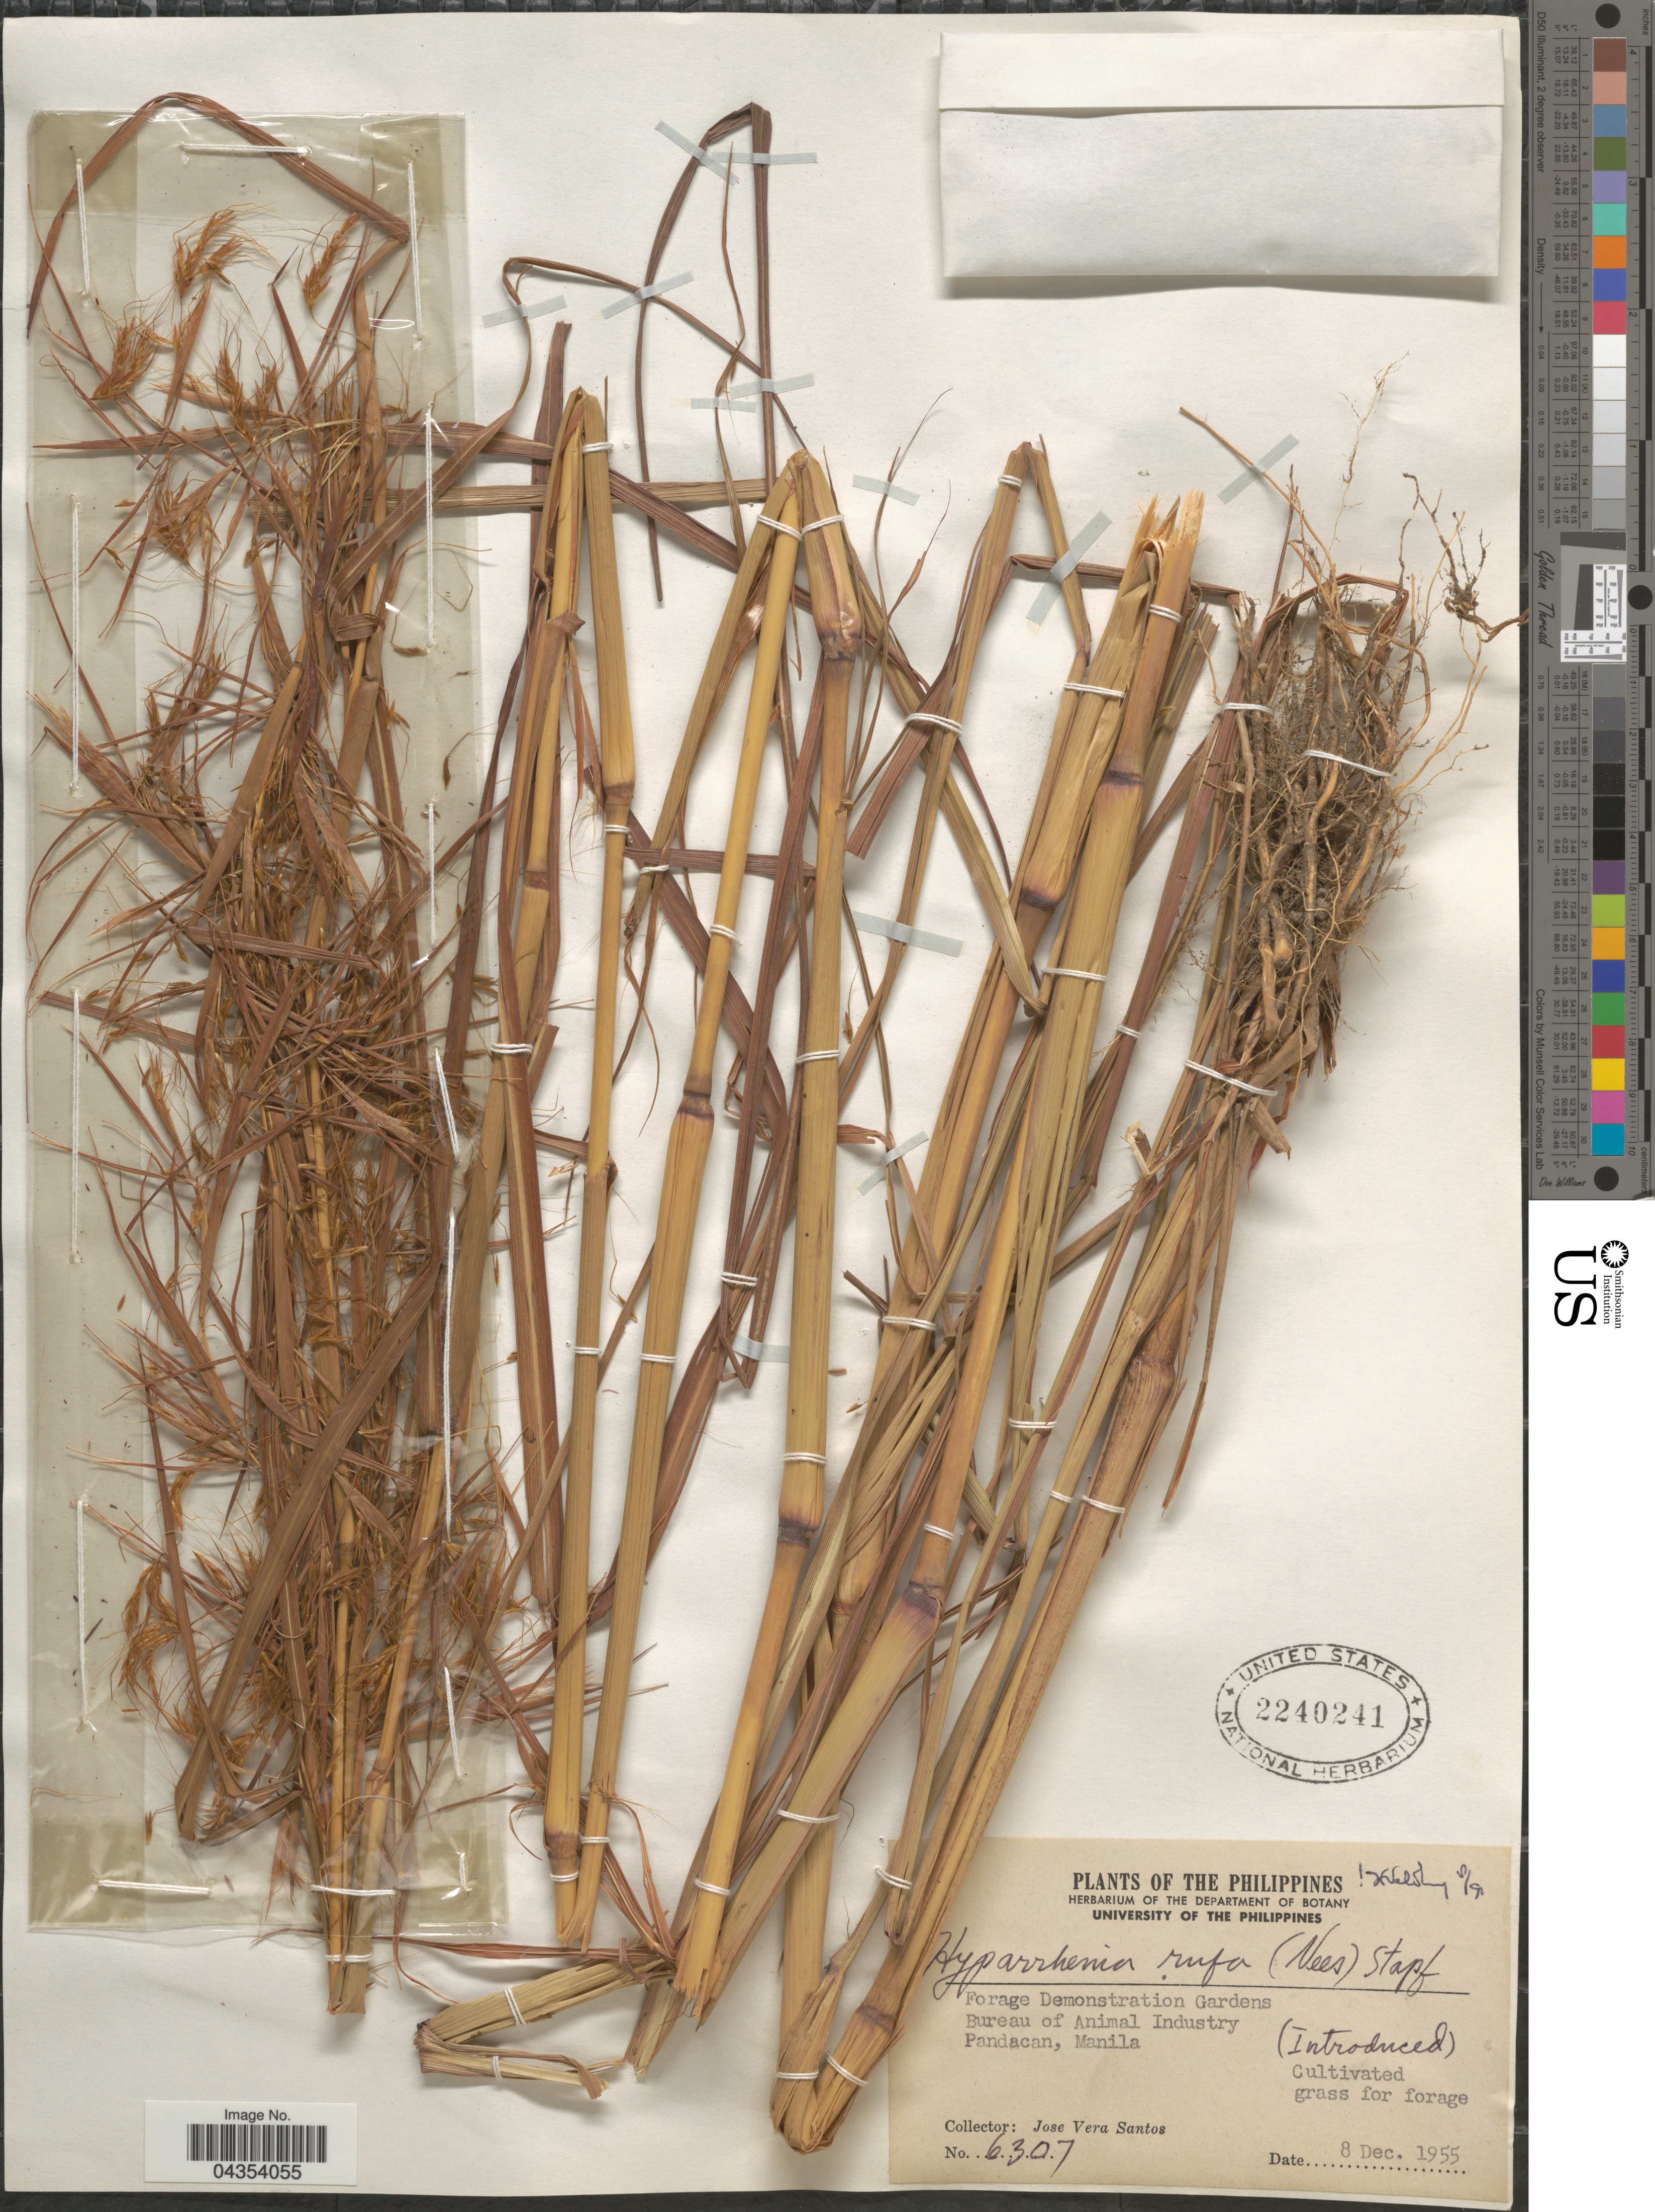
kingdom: Plantae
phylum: Tracheophyta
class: Liliopsida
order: Poales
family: Poaceae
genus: Hyparrhenia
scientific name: Hyparrhenia rufa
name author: (Nees) Stapf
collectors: J. Santos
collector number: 6307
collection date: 1955-12-08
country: Philippines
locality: The Philippines. Forage Demonstration Gardens. Bureau of Animal Industry. Pandacan, Manila.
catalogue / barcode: US 2240241